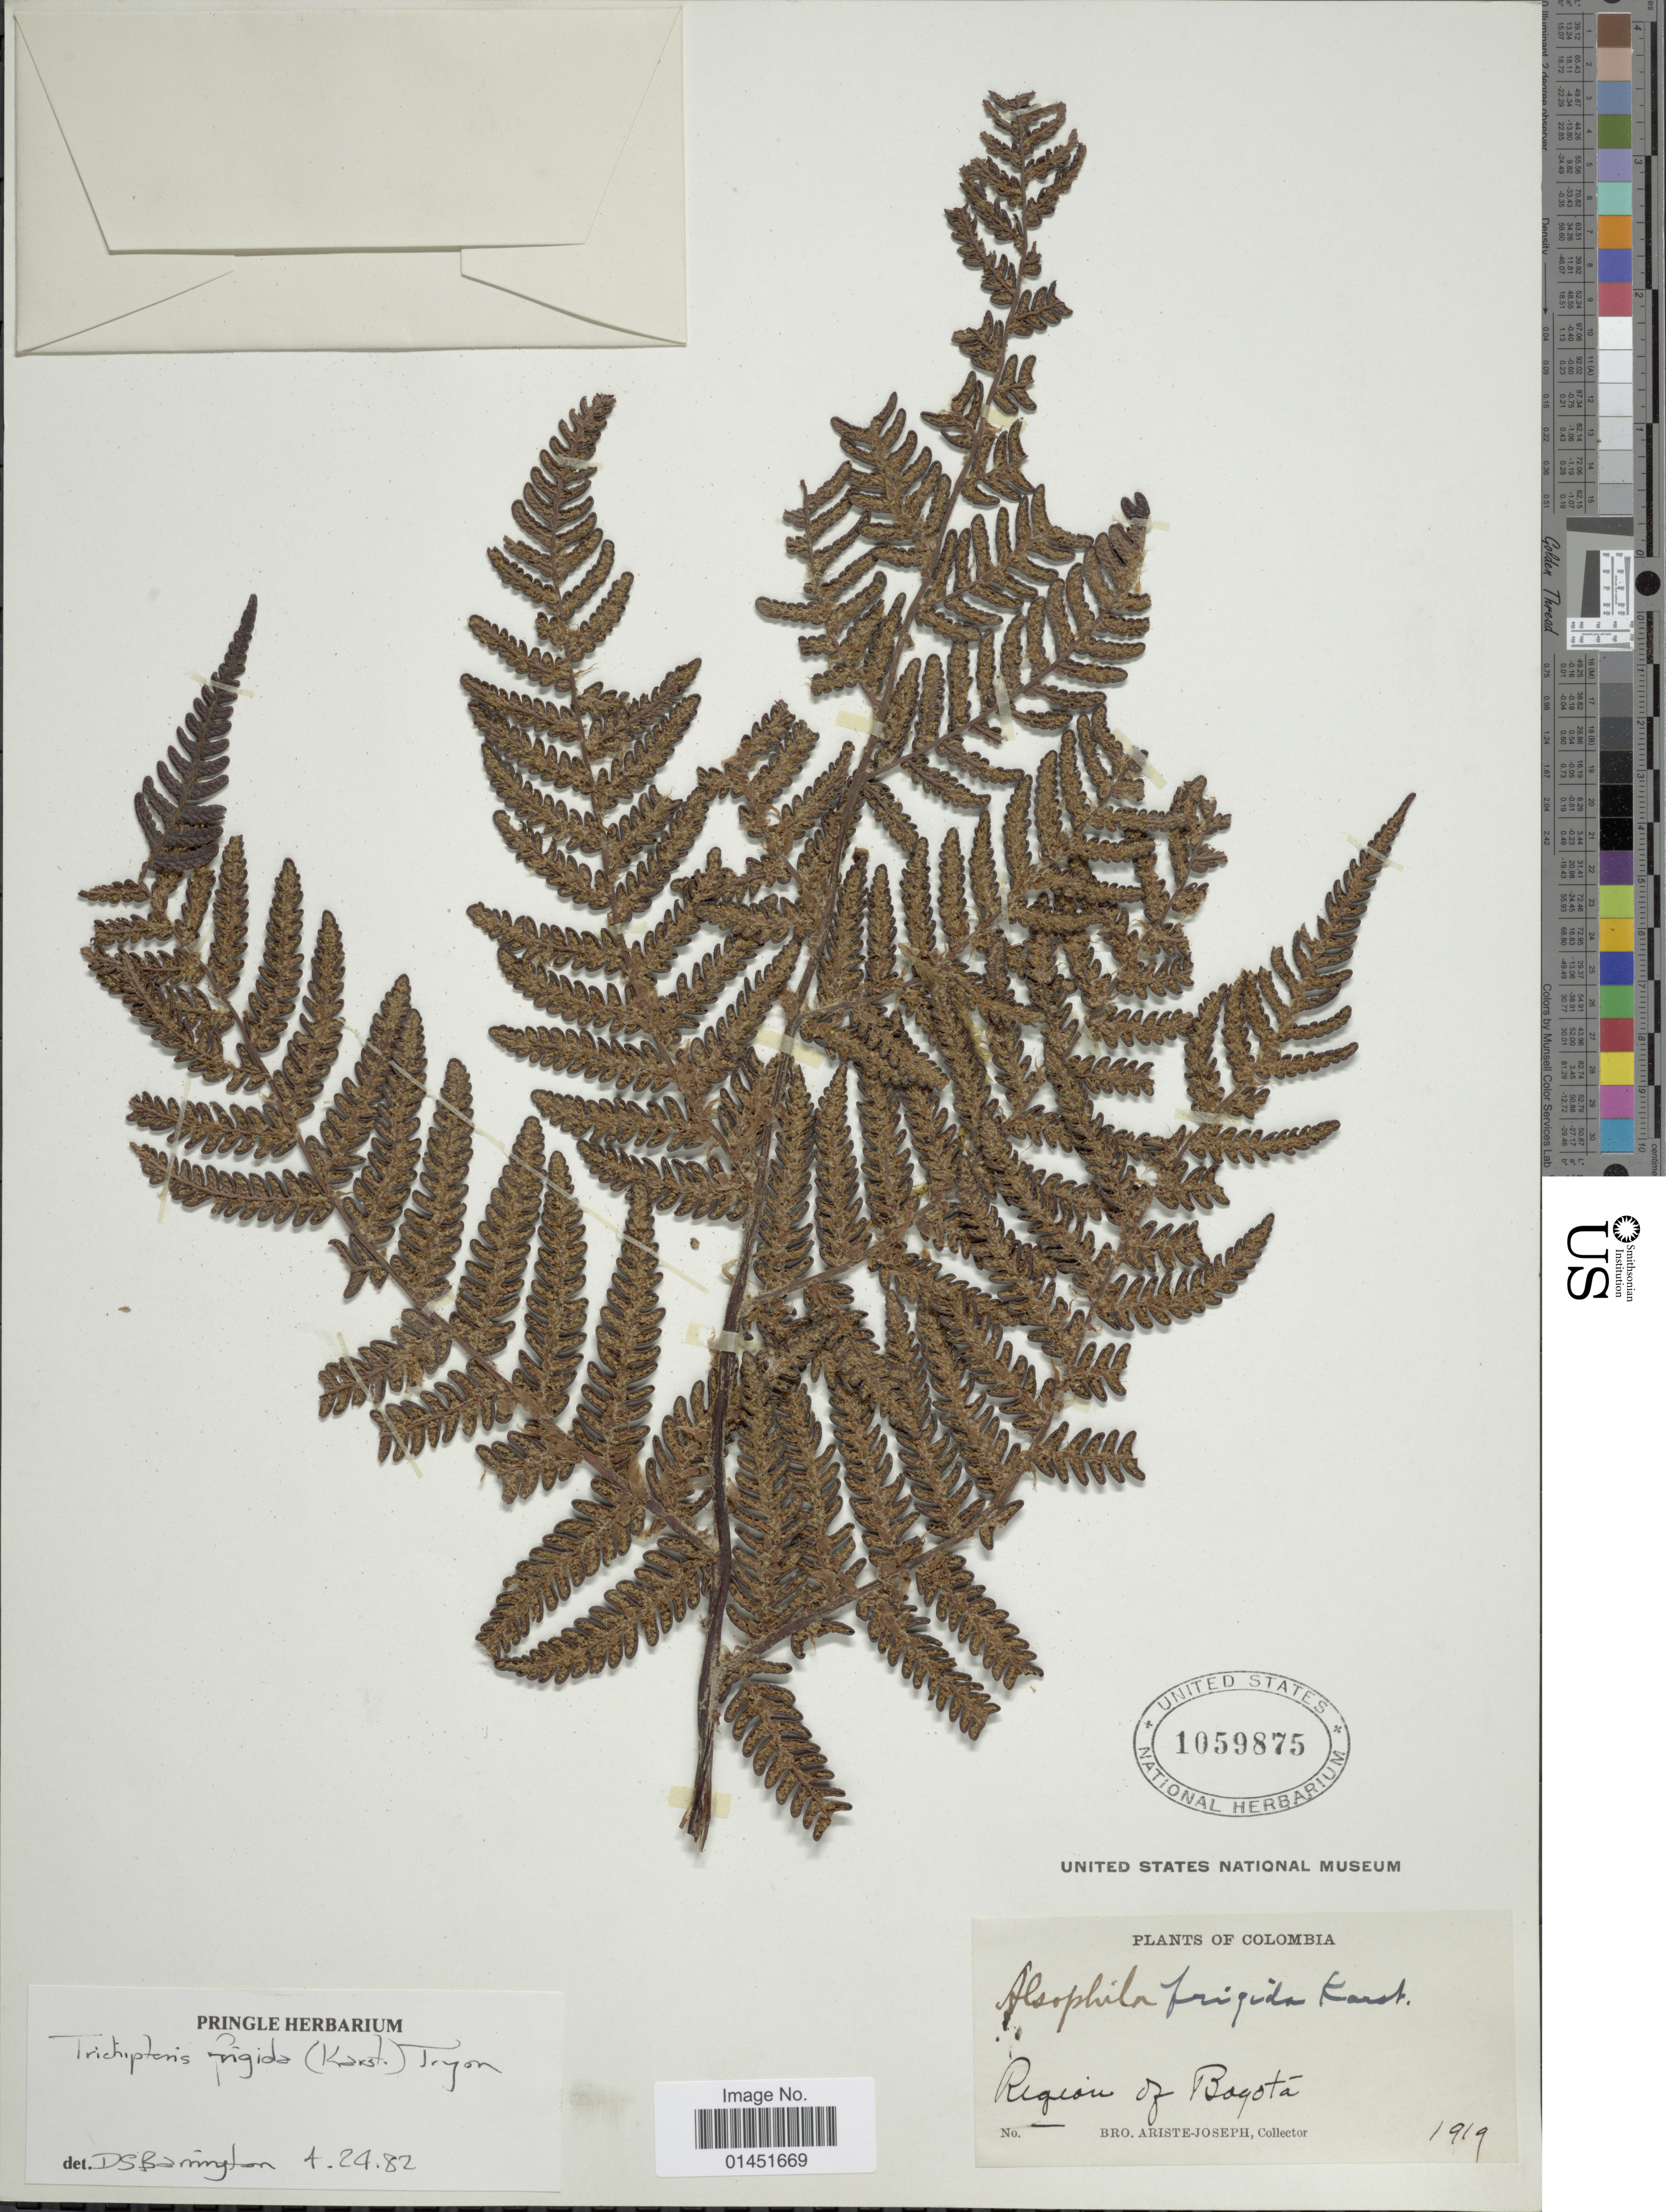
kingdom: Plantae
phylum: Tracheophyta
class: Polypodiopsida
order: Cyatheales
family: Cyatheaceae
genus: Cyathea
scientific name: Cyathea frigida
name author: (H. Karst.) Domin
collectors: Bro. Ariste-Joseph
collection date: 1919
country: Colombia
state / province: Bogota D.C.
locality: Region of Bogota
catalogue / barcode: US 1059875